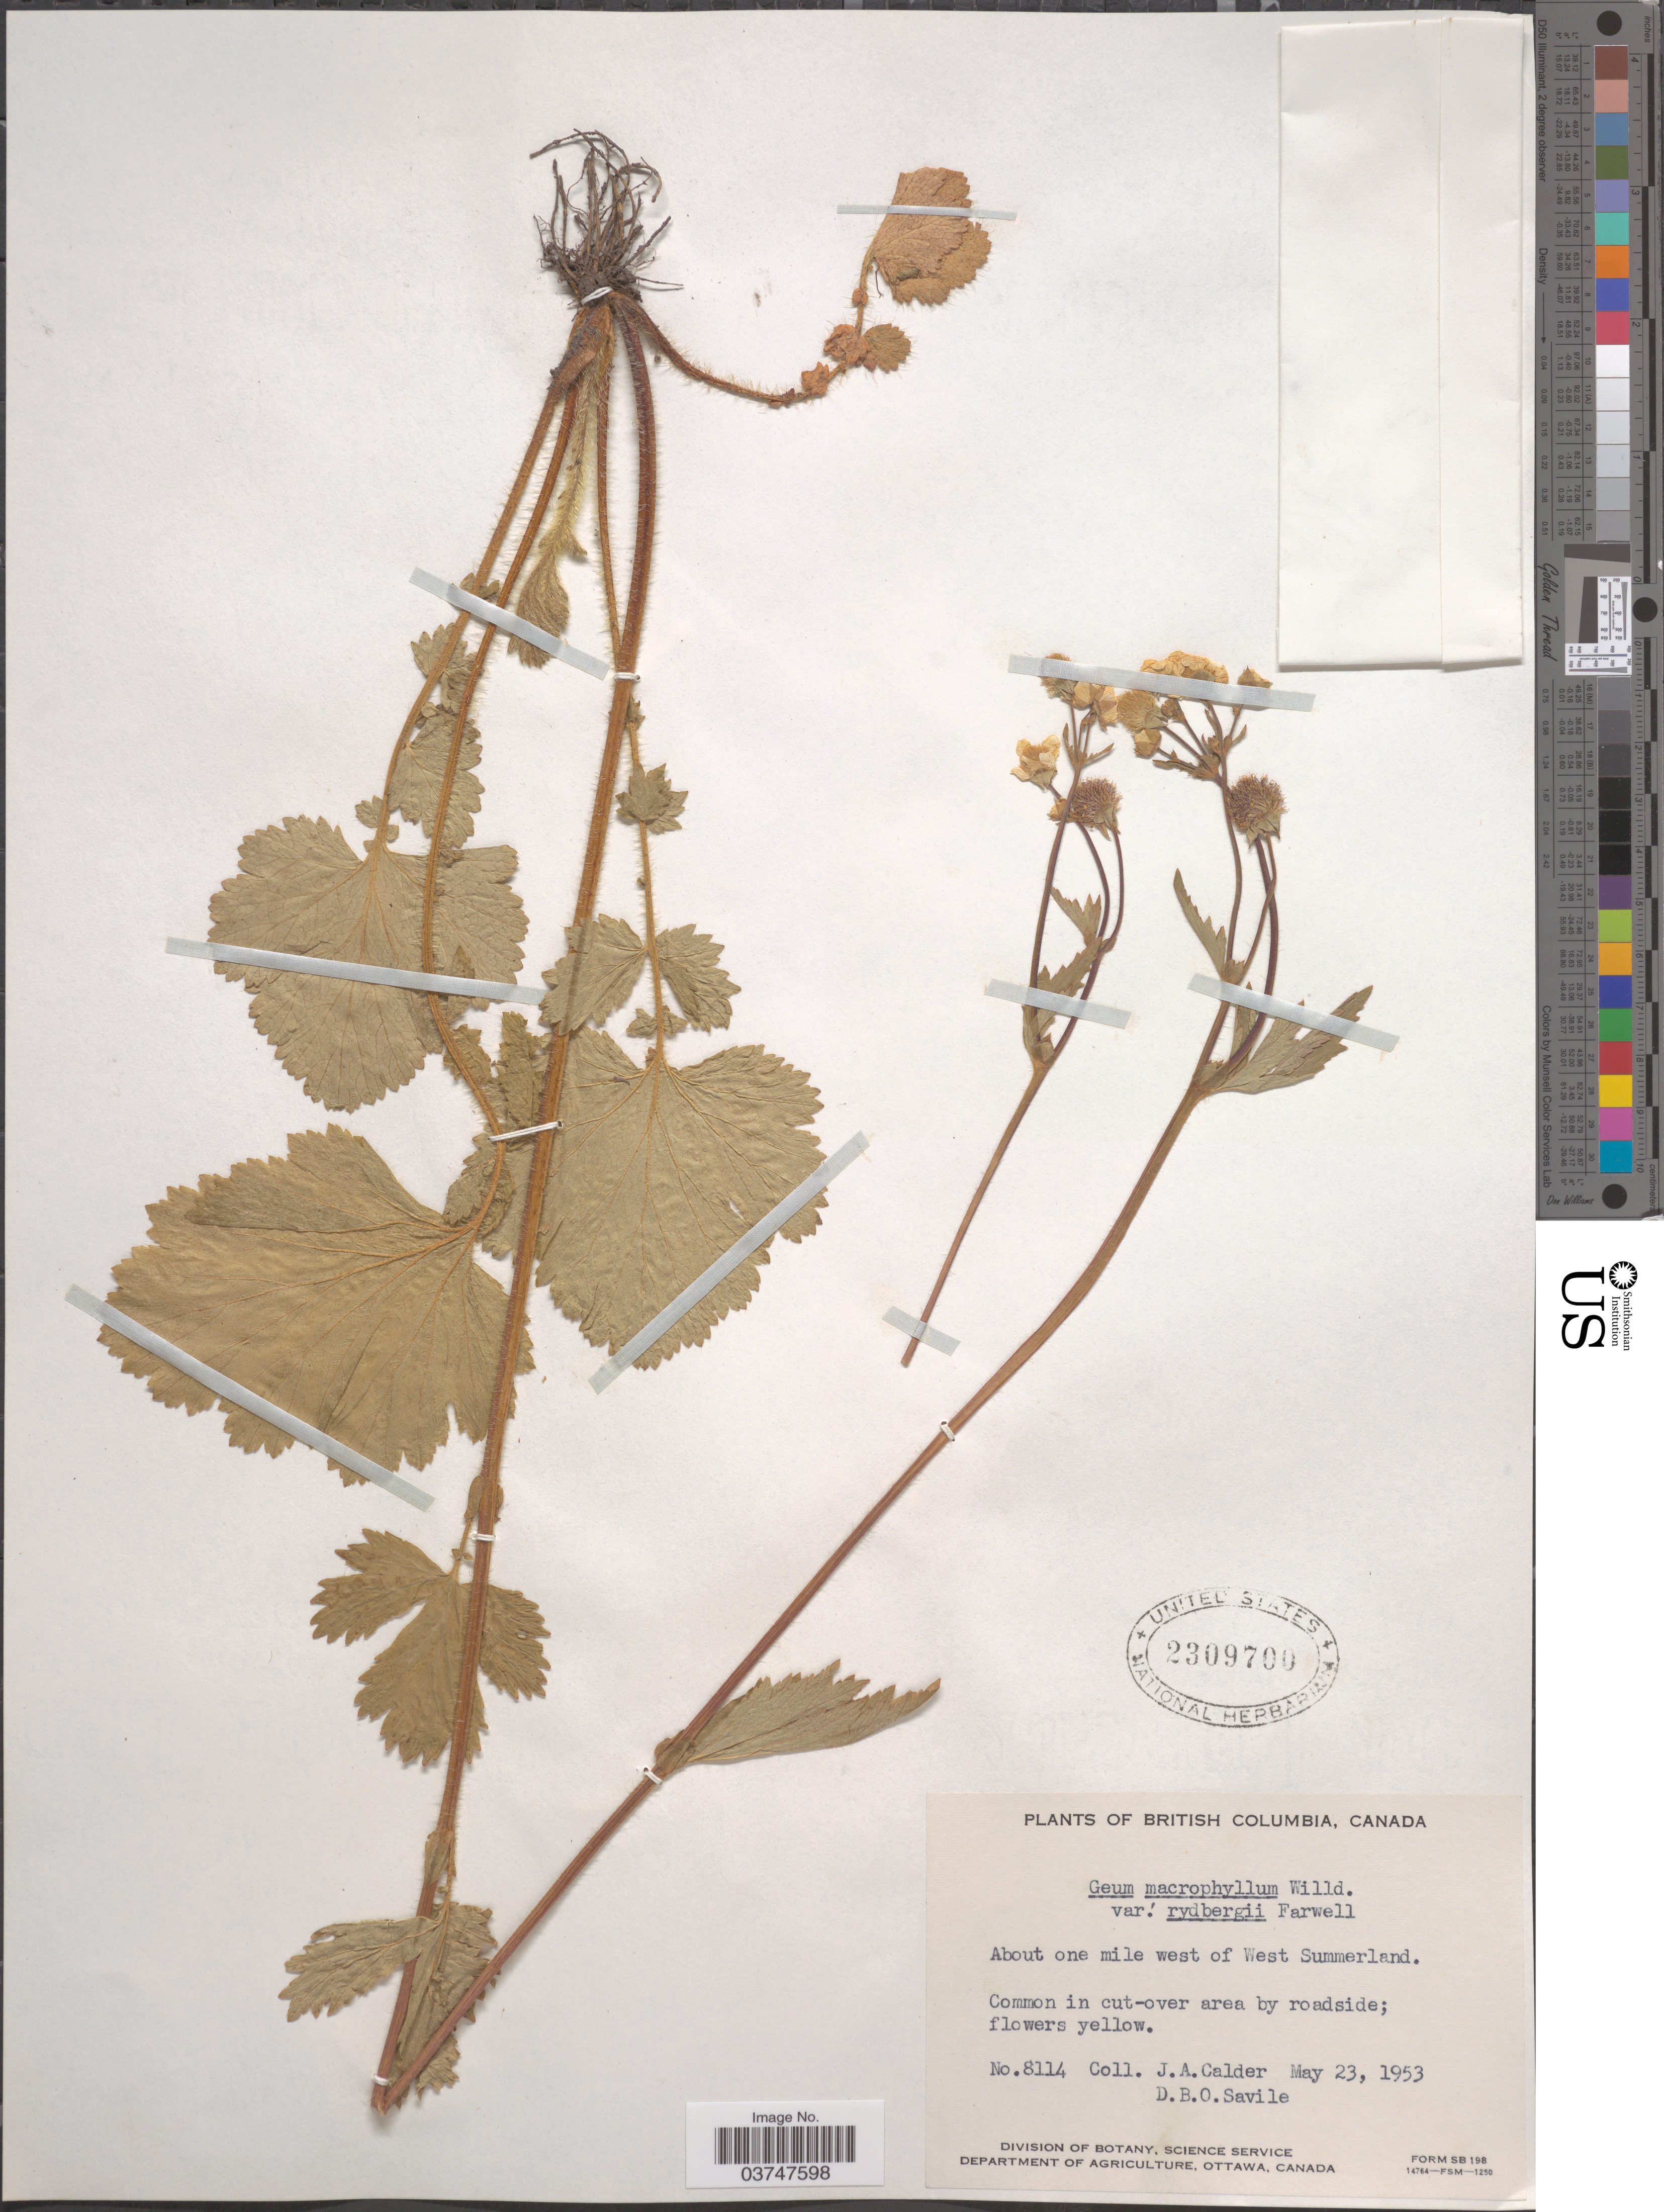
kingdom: Plantae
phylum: Tracheophyta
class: Magnoliopsida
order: Rosales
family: Rosaceae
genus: Geum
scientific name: Geum macrophyllum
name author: Willd.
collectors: J. A. Calder & D. Savile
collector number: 8114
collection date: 1953-05-23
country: Canada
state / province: British Columbia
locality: About one mile west of West Summerland.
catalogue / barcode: US 2309700